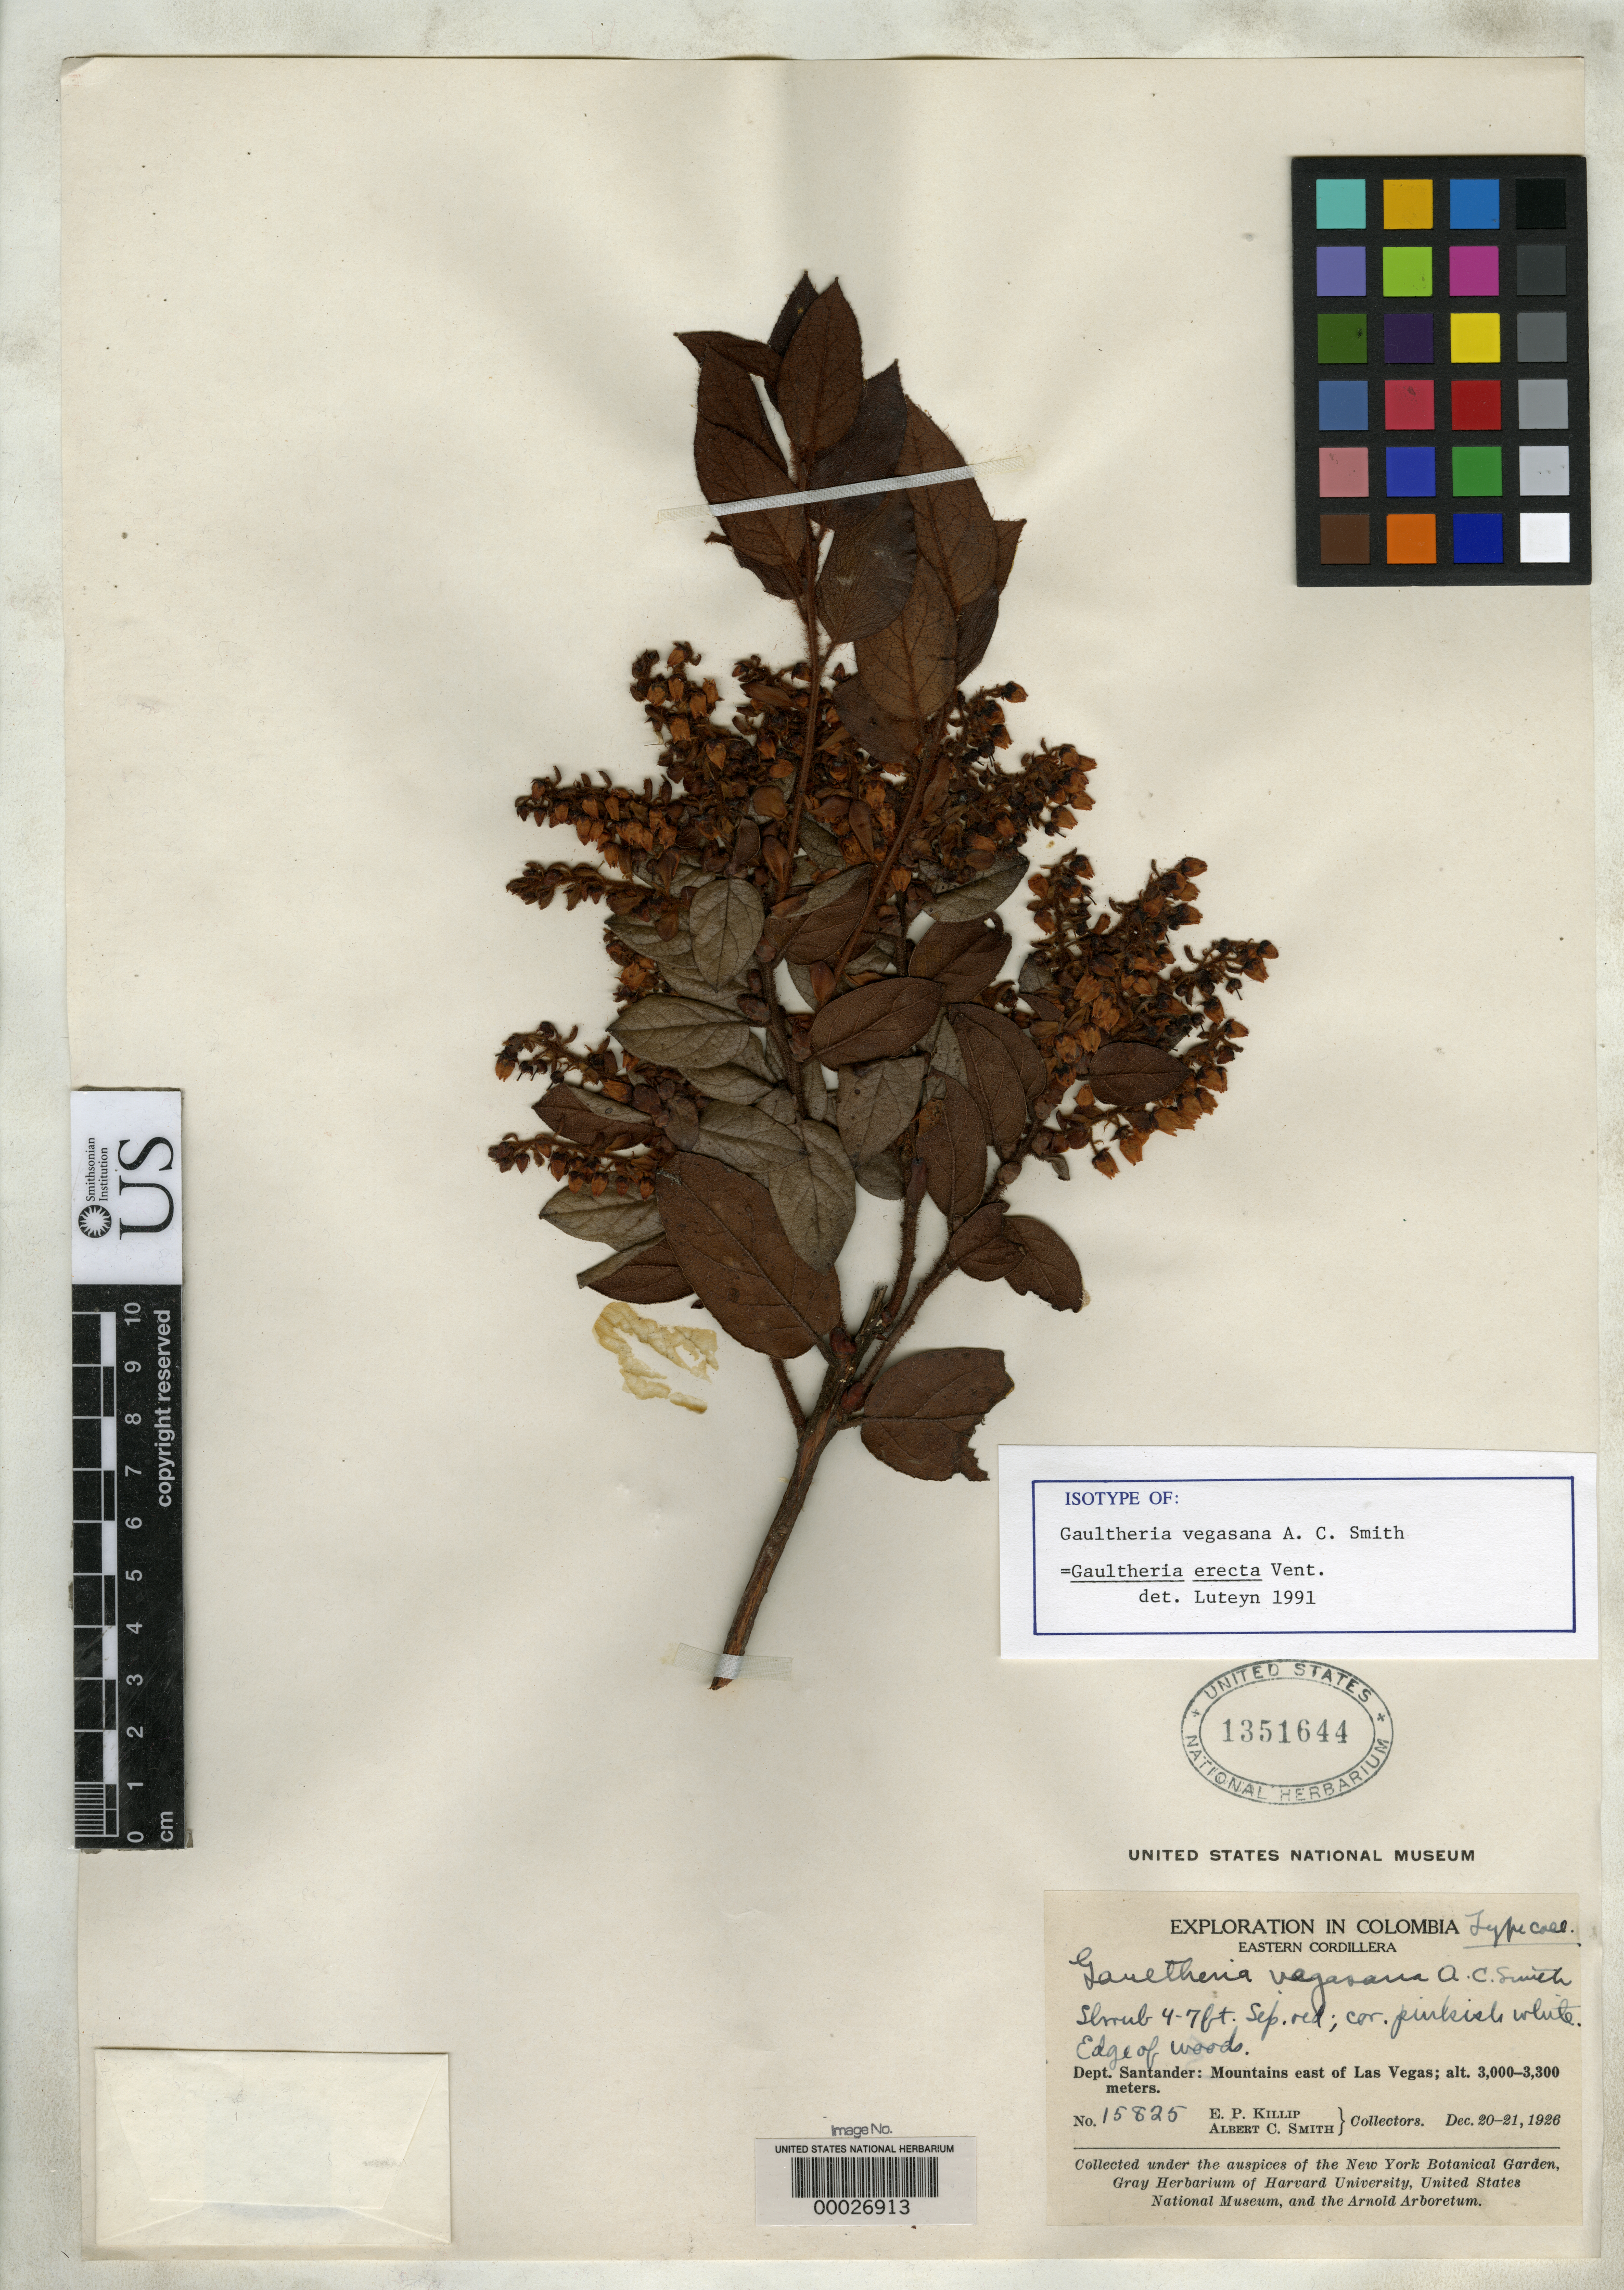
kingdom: Plantae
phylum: Tracheophyta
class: Magnoliopsida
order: Ericales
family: Ericaceae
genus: Gaultheria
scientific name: Gaultheria vegasana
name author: A.C. Sm.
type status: Isotype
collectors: E. P. Killip & A. C. Smith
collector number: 15825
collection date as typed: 20 Dec 1926 to 21 Dec 1926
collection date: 1926-12-20/1926-12-21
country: Colombia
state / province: Santander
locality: E of Las Vegas.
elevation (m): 3000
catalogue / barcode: US 1351644